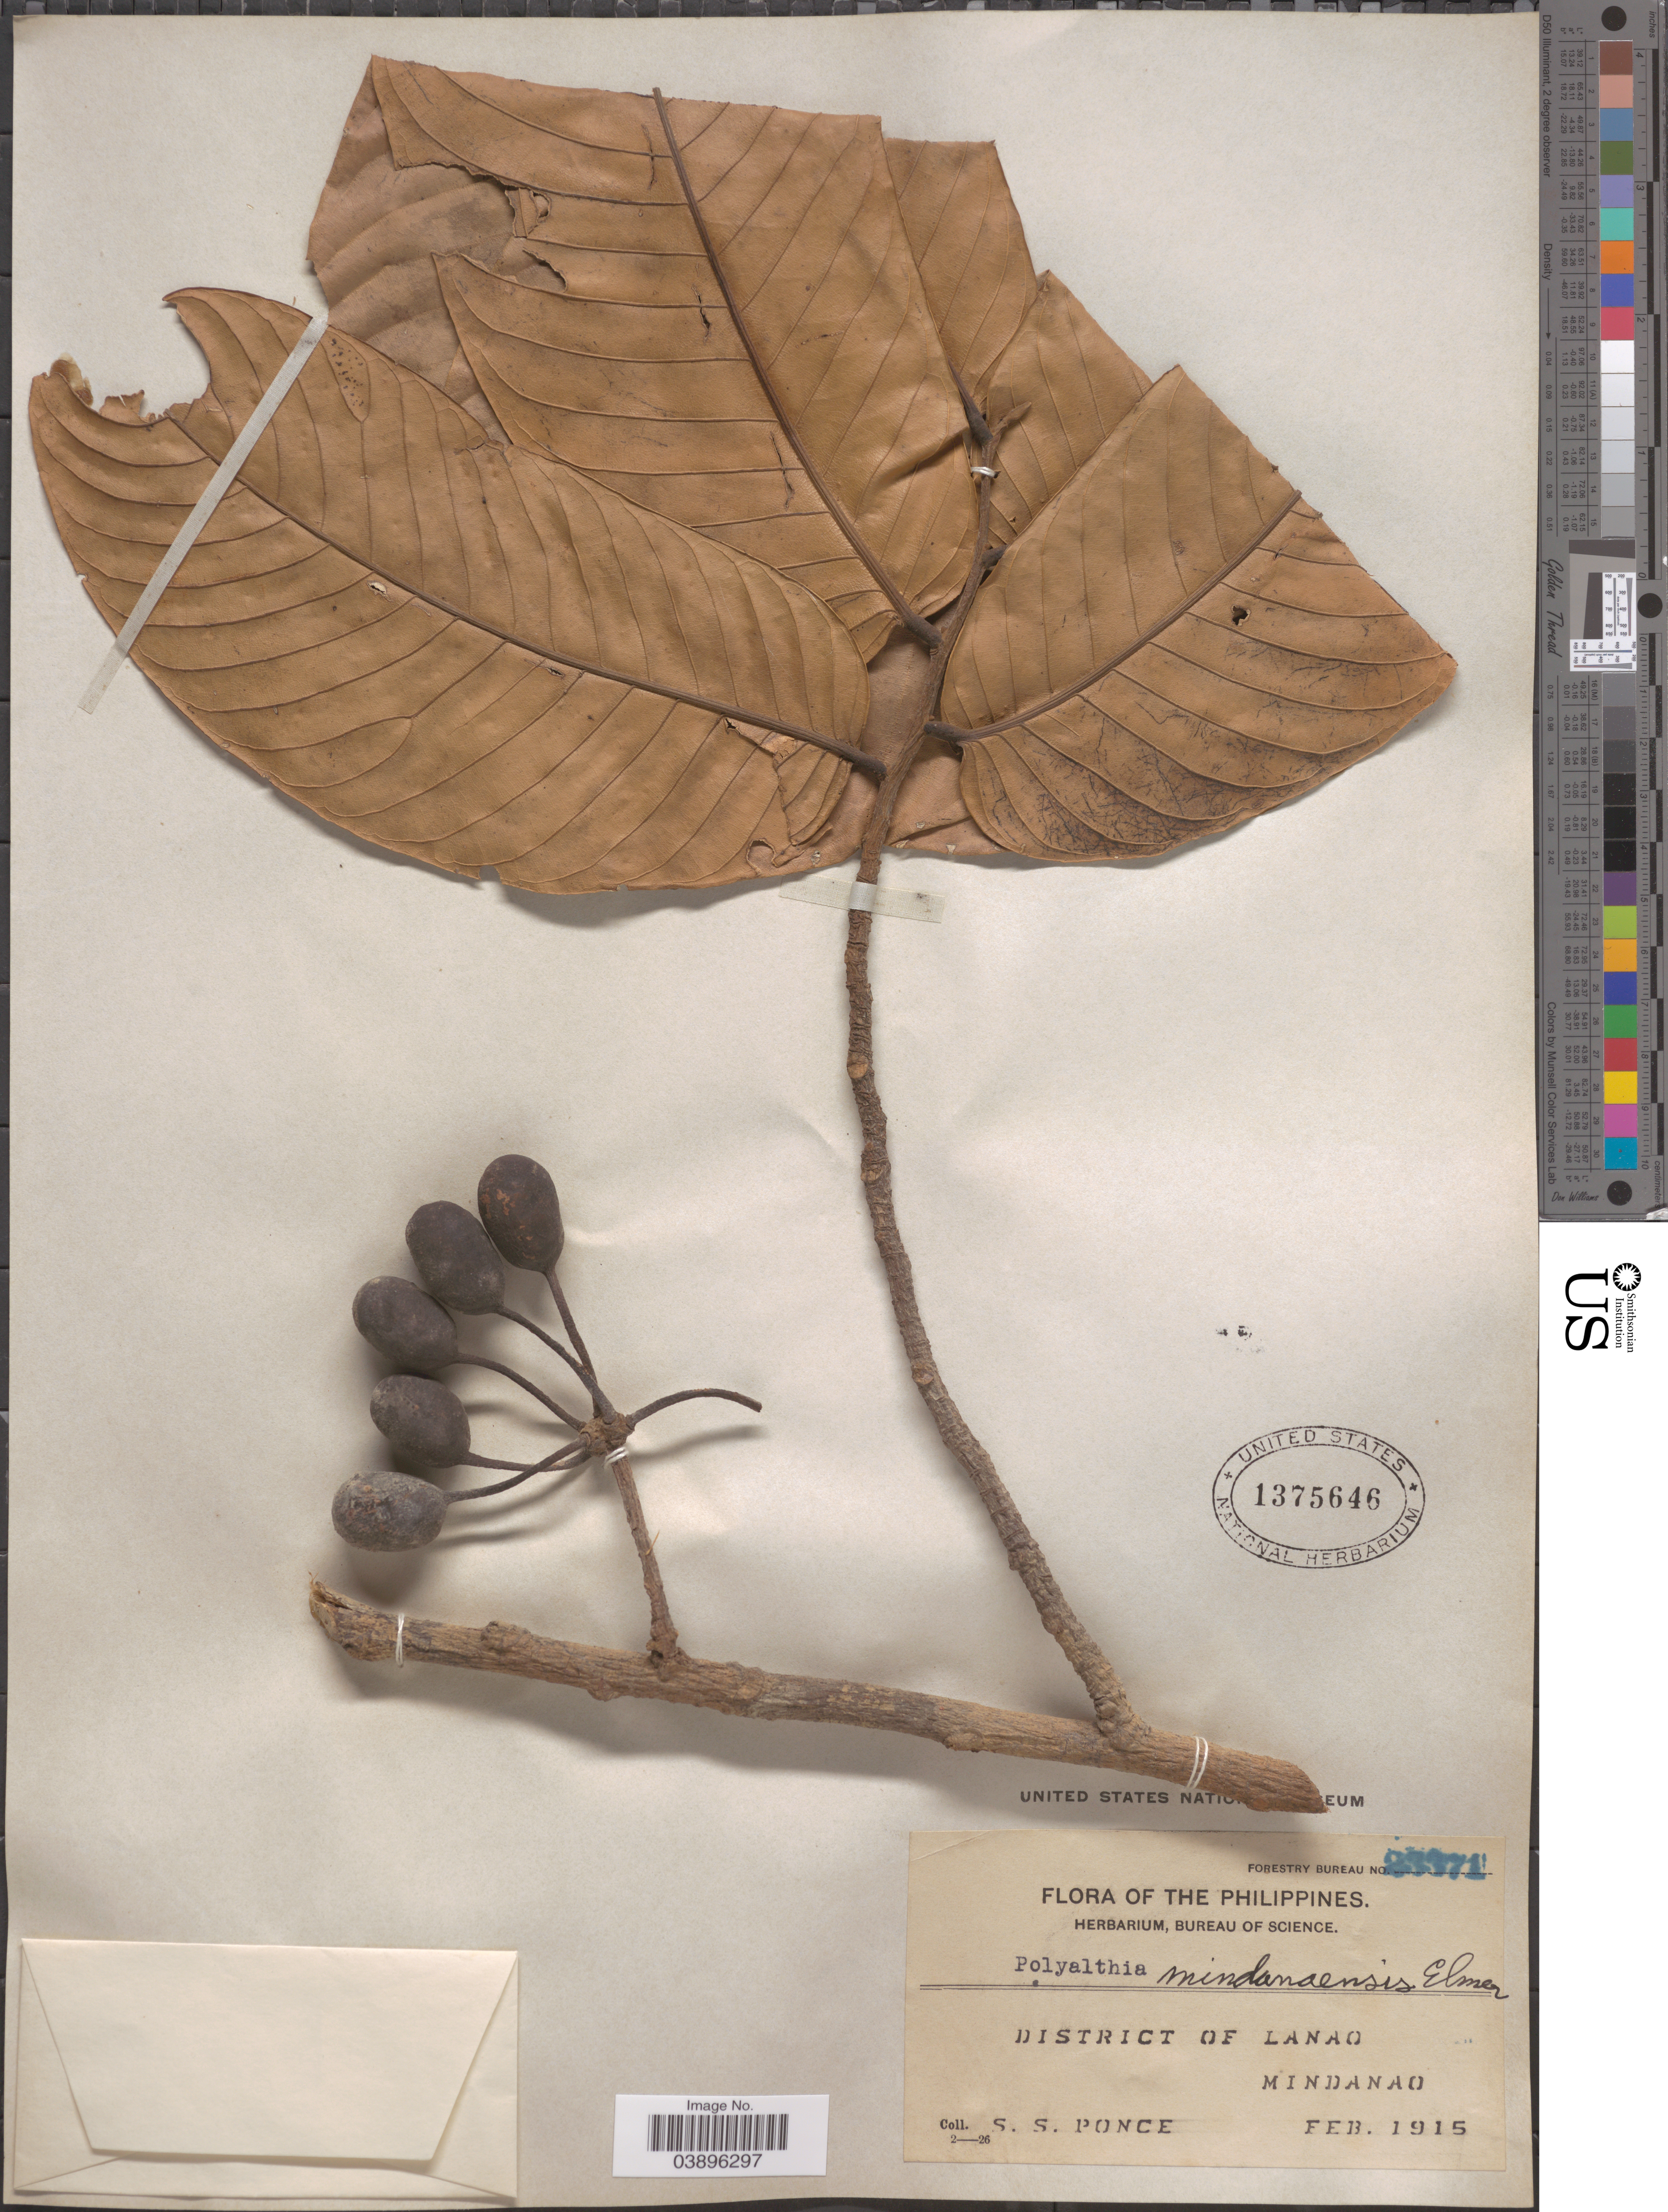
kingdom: Plantae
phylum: Tracheophyta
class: Magnoliopsida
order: Magnoliales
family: Annonaceae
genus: Polyalthia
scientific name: Polyalthia mindanaensis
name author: Elmer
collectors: S. Ponce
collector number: Forestry Bureau 23371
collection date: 1915-02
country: Philippines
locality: District of Lanao. Mindanao.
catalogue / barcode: US 1375646